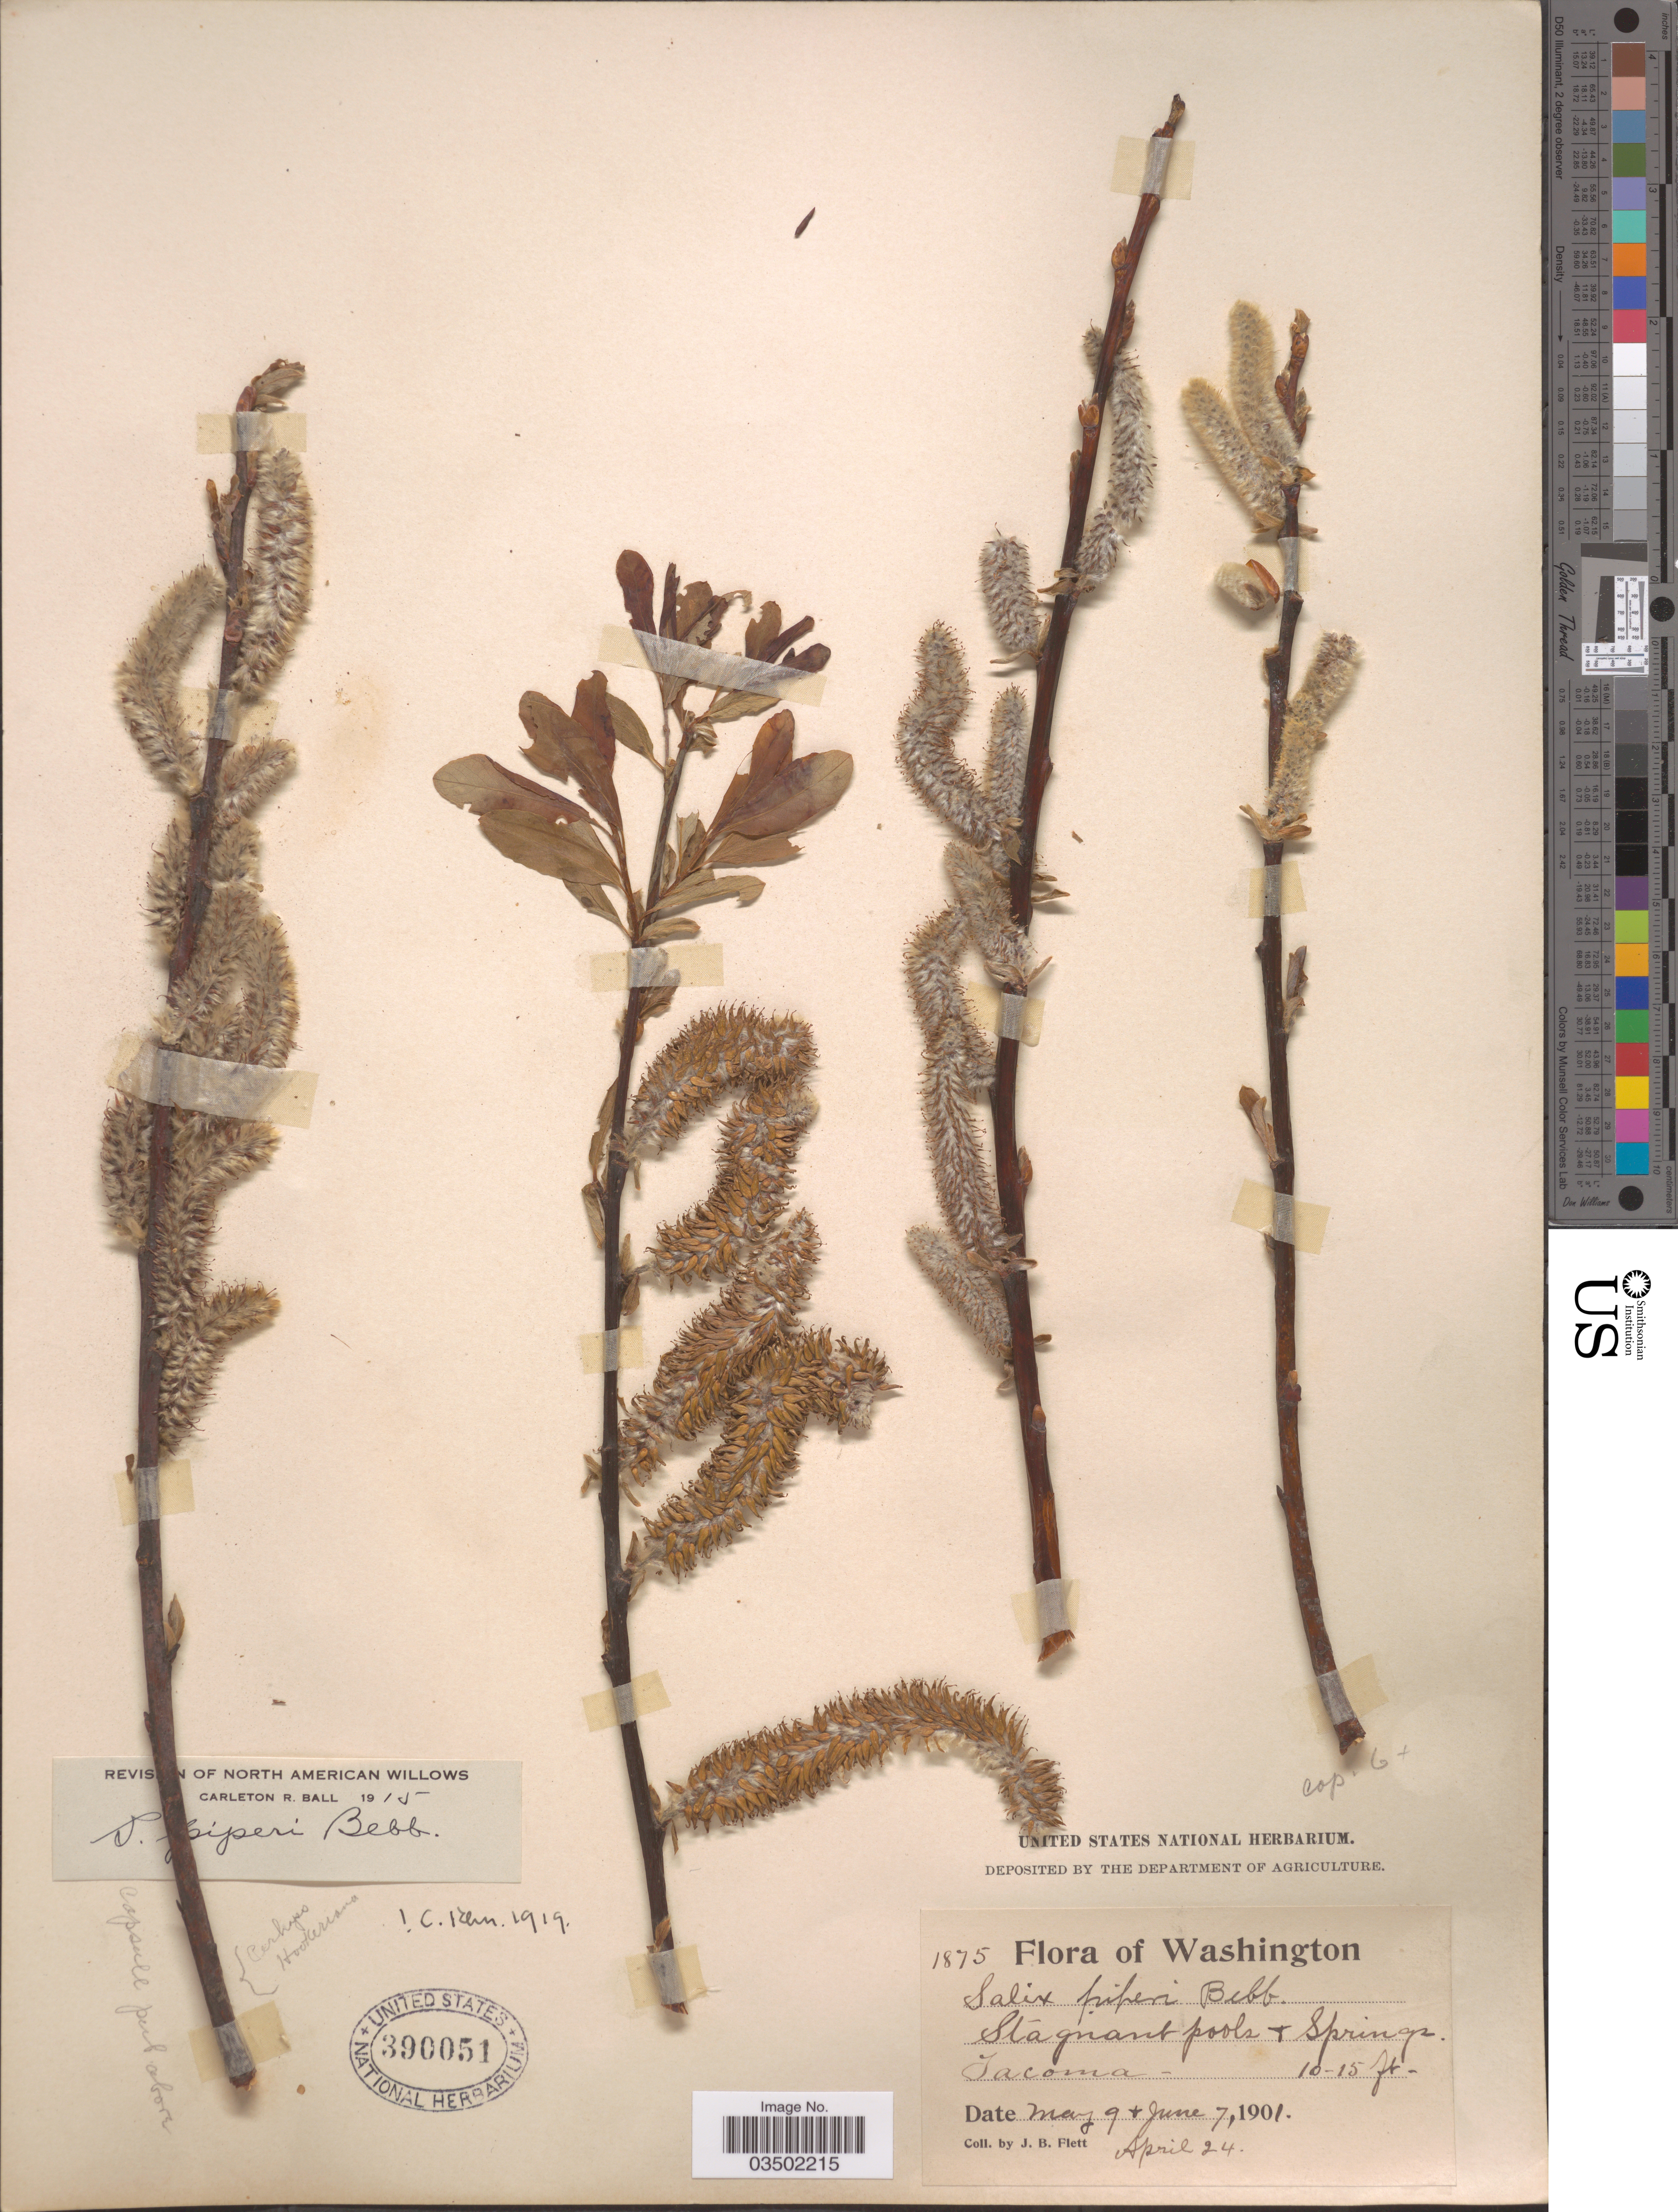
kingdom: Plantae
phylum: Tracheophyta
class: Magnoliopsida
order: Malpighiales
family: Salicaceae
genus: Salix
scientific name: Salix piperi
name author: Bebb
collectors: J. Flett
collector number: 1875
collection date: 1901-04-24/1901-06-07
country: United States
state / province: Washington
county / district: Pierce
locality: Stagnant pools + Springs. Tacoma.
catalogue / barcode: US 390051